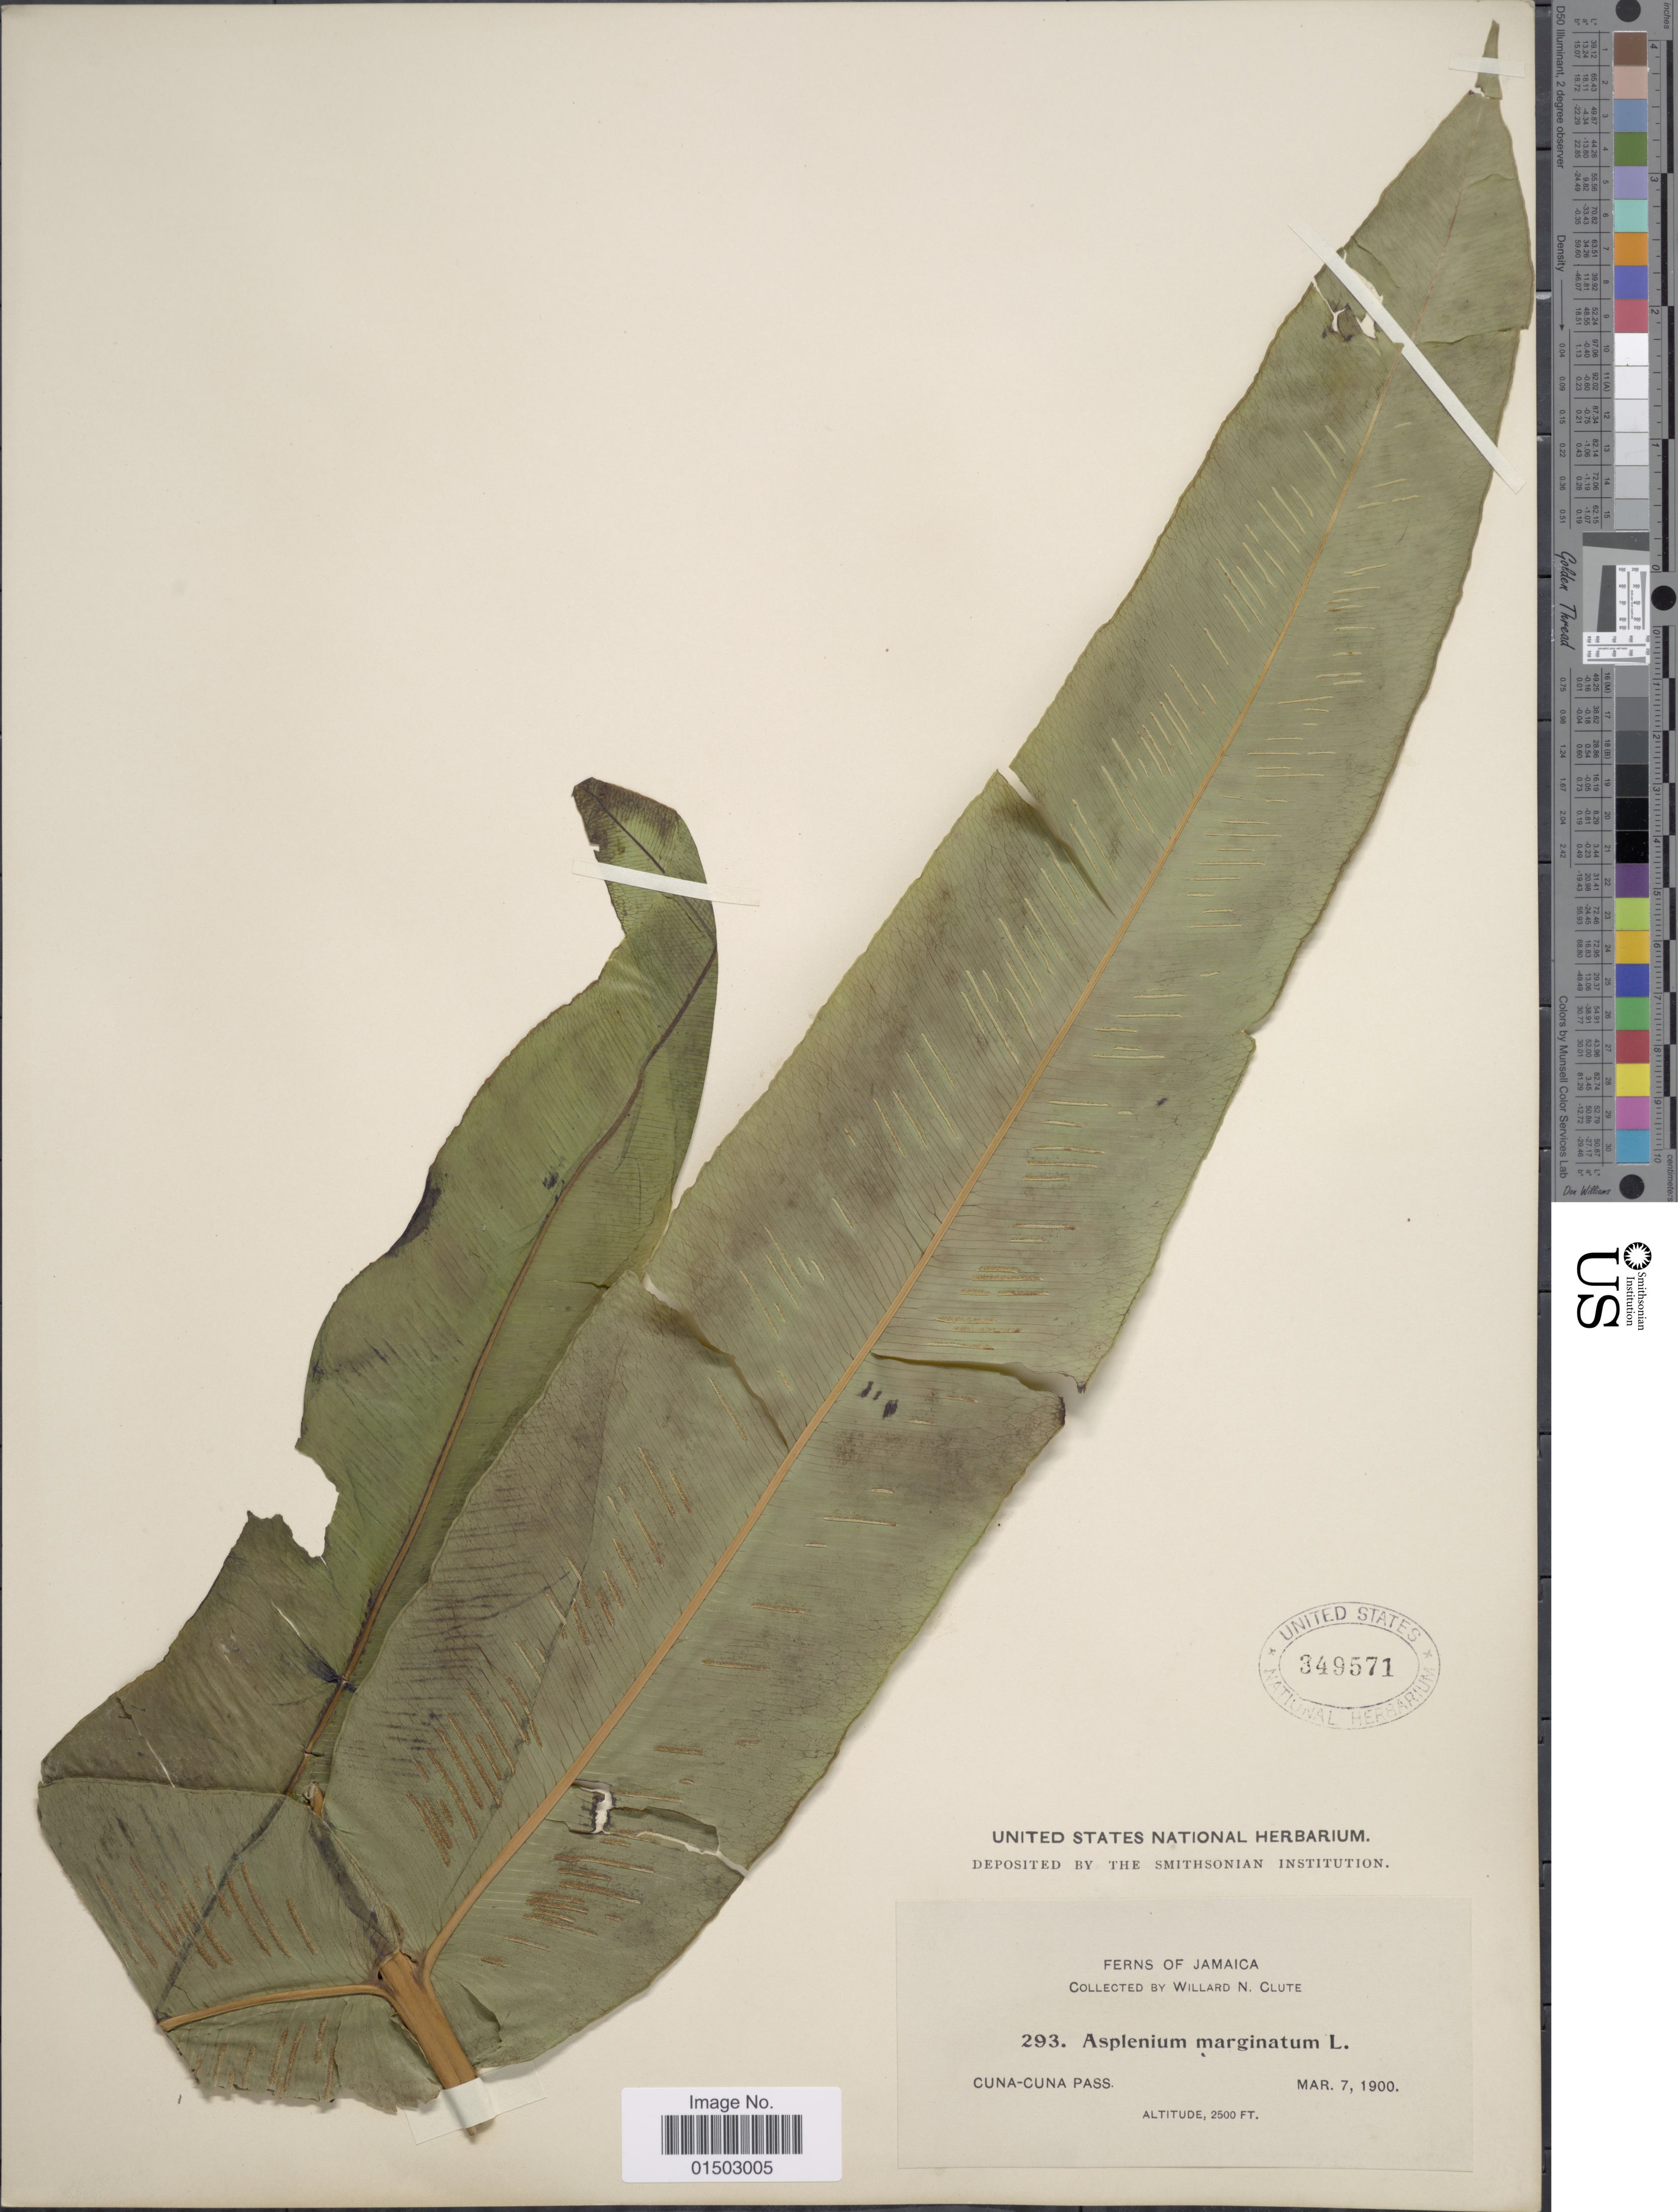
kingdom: Plantae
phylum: Tracheophyta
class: Polypodiopsida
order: Polypodiales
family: Hemidictyaceae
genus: Hemidictyum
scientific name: Hemidictyum marginatum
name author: (L.) C. Presl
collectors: W. N. Clute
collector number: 293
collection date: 1900-03-07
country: Jamaica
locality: Cuna- cuna pass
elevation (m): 762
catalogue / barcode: US 349571